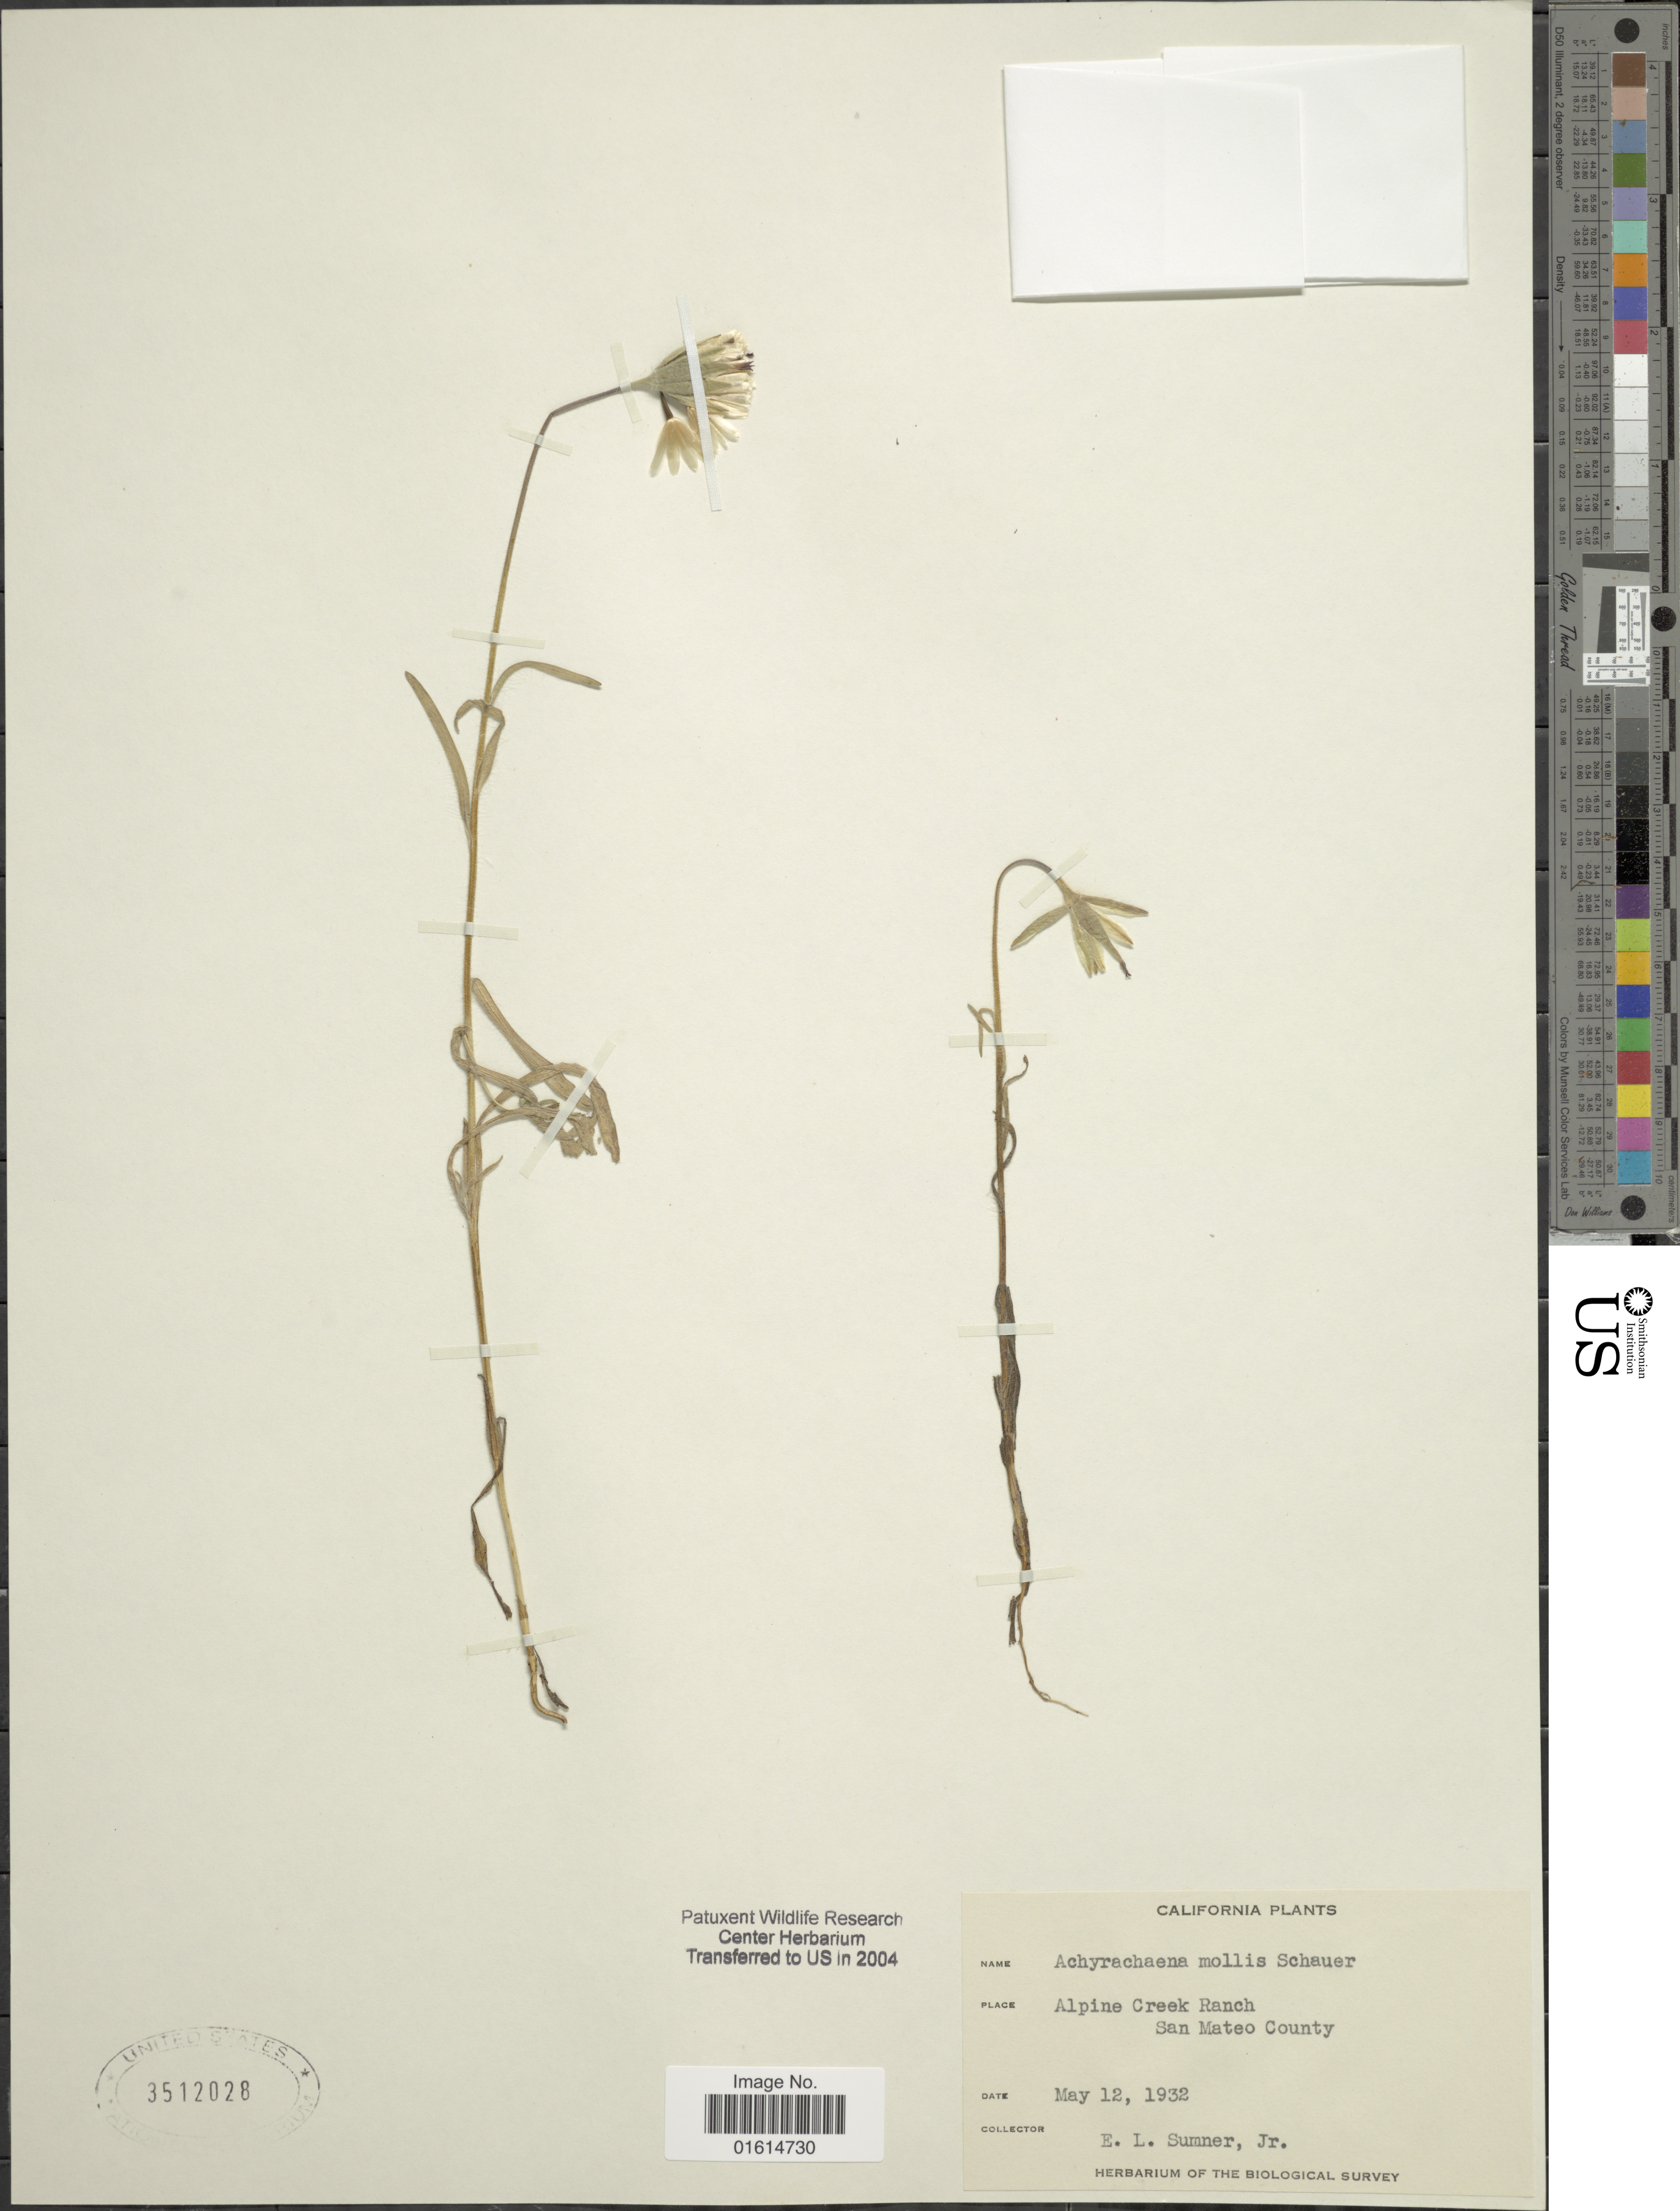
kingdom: Plantae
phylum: Tracheophyta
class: Magnoliopsida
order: Asterales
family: Asteraceae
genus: Achyrachaena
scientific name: Achyrachaena mollis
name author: Schauer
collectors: E. Sumner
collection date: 1932-05-12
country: United States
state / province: California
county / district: San Mateo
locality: Alpine Creek Ranch, San Mateo County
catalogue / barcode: US 3512028